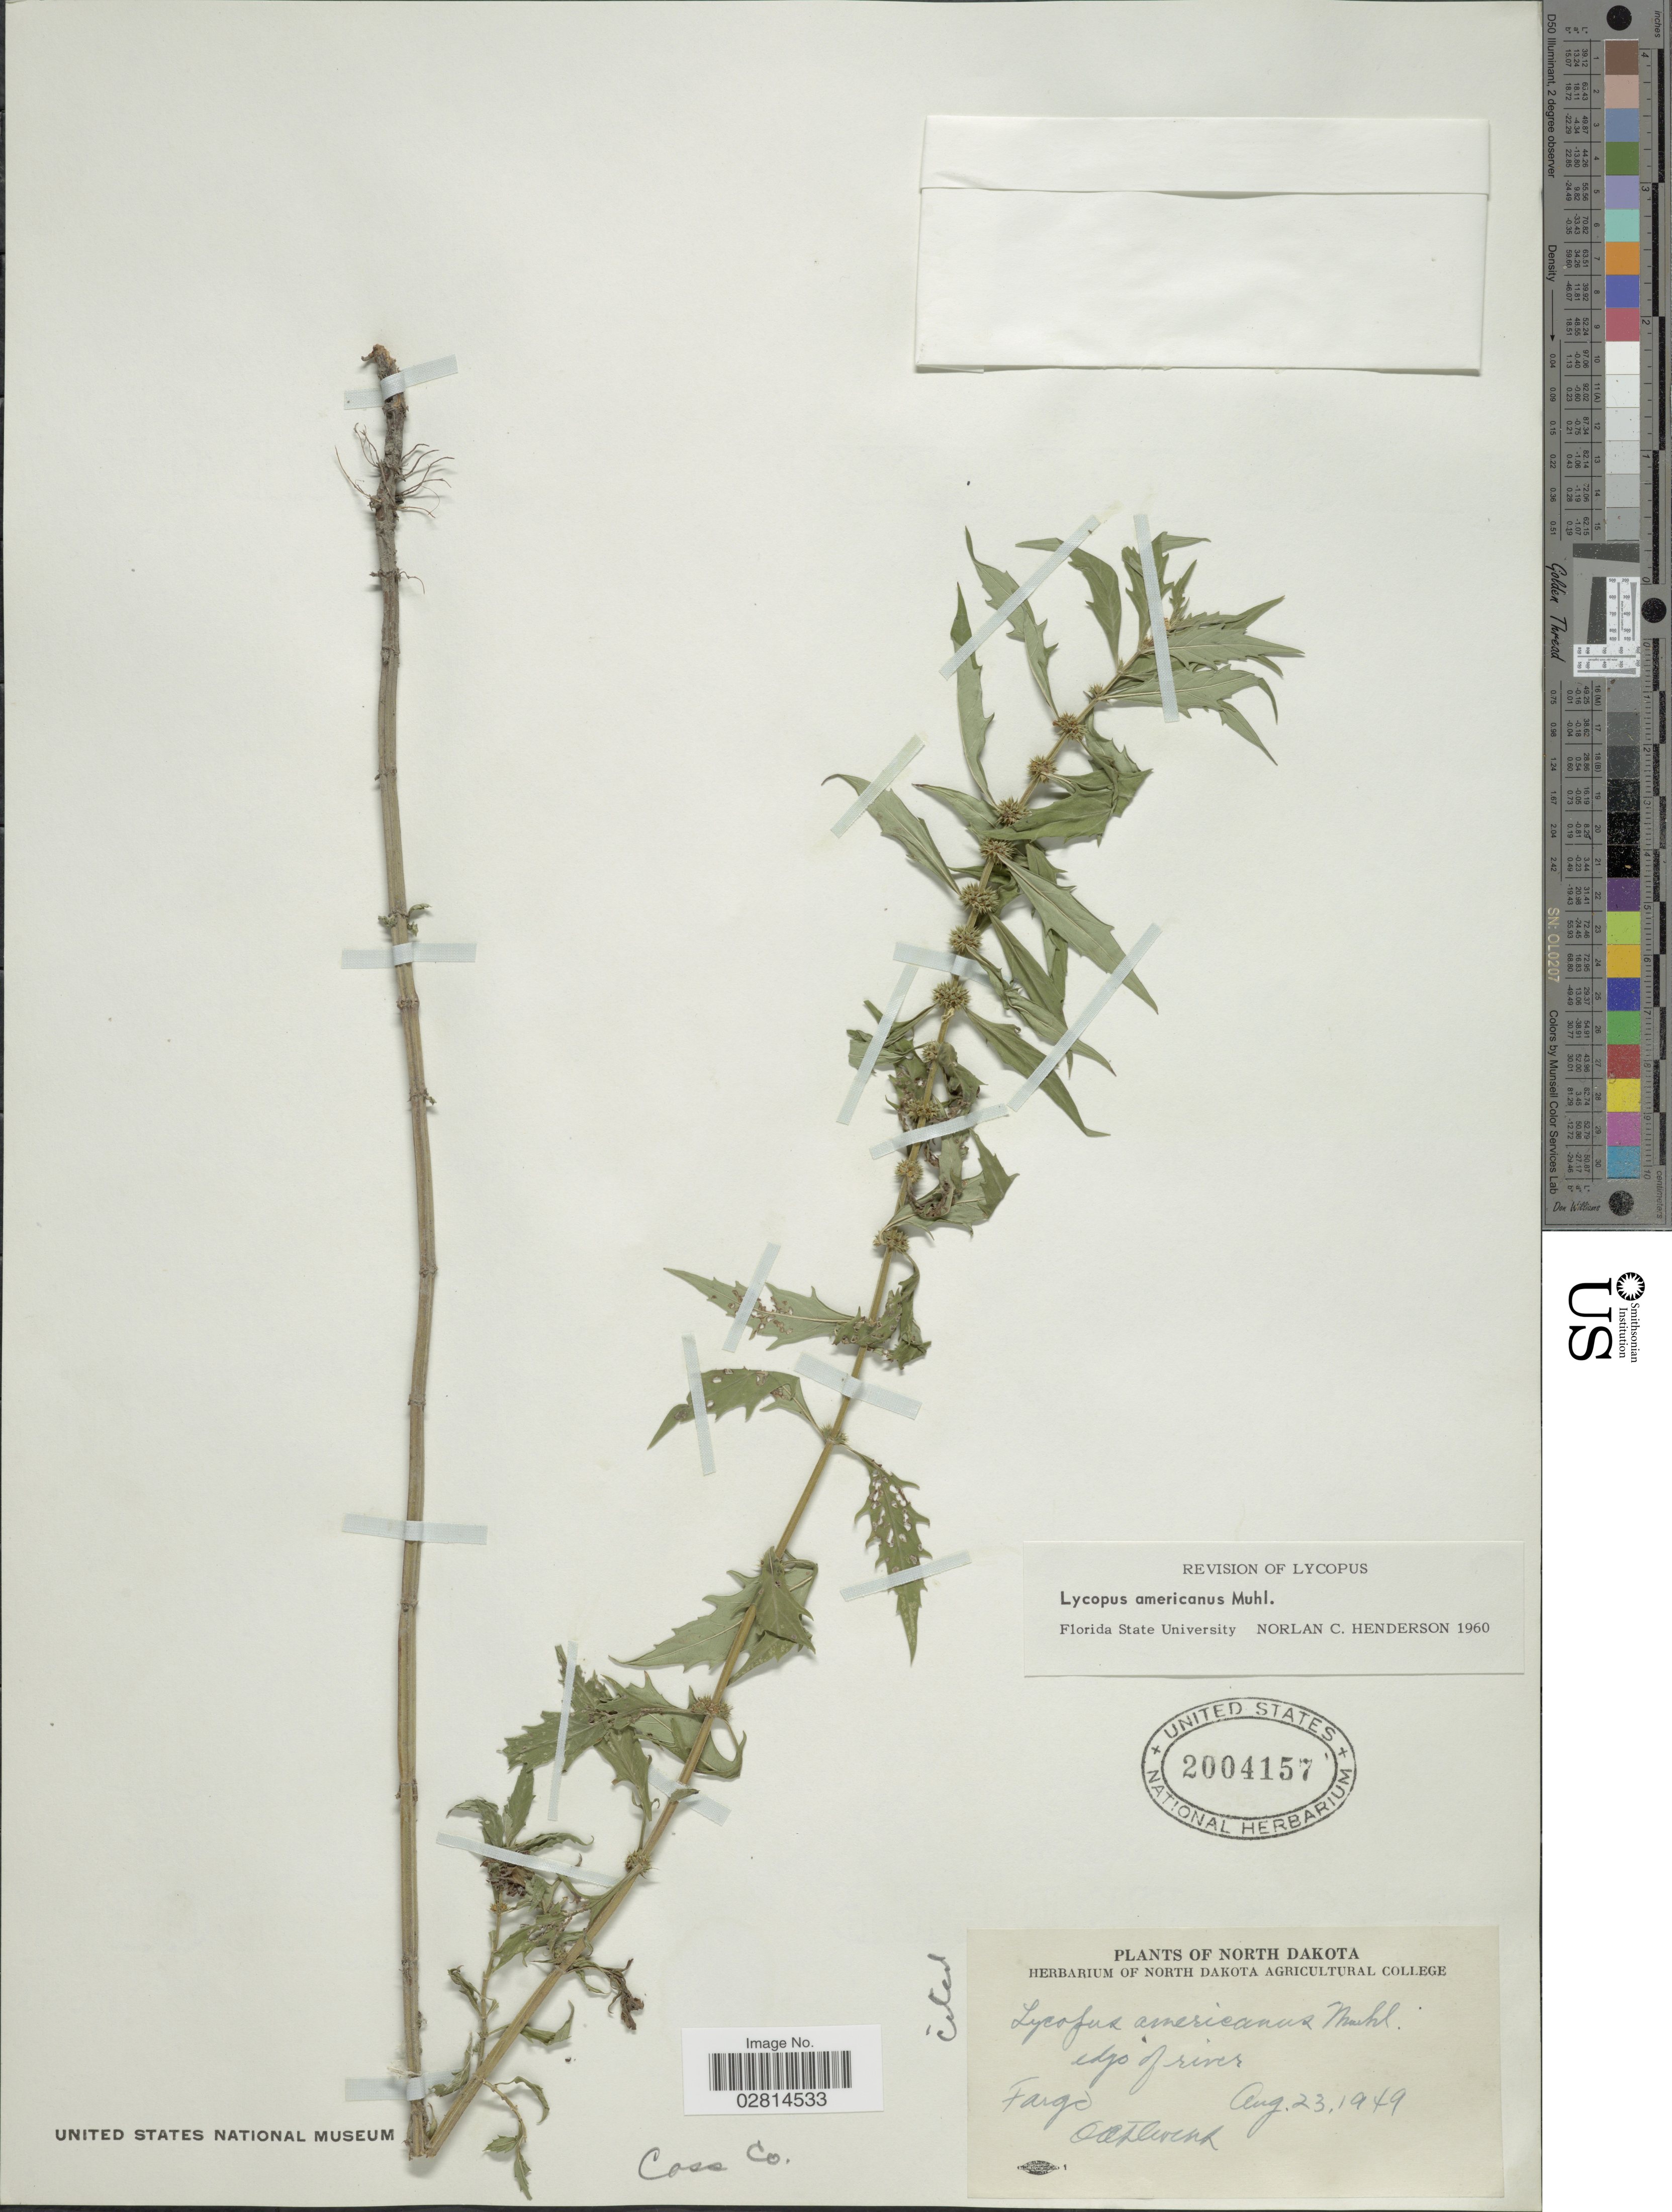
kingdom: Plantae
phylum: Tracheophyta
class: Magnoliopsida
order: Lamiales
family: Lamiaceae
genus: Lycopus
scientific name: Lycopus americanus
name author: Muhl. ex W.P.C. Barton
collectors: O. A. Stevens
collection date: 1949-08-23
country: United States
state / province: North Dakota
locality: Fargo. Cass Co.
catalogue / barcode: US 2004157